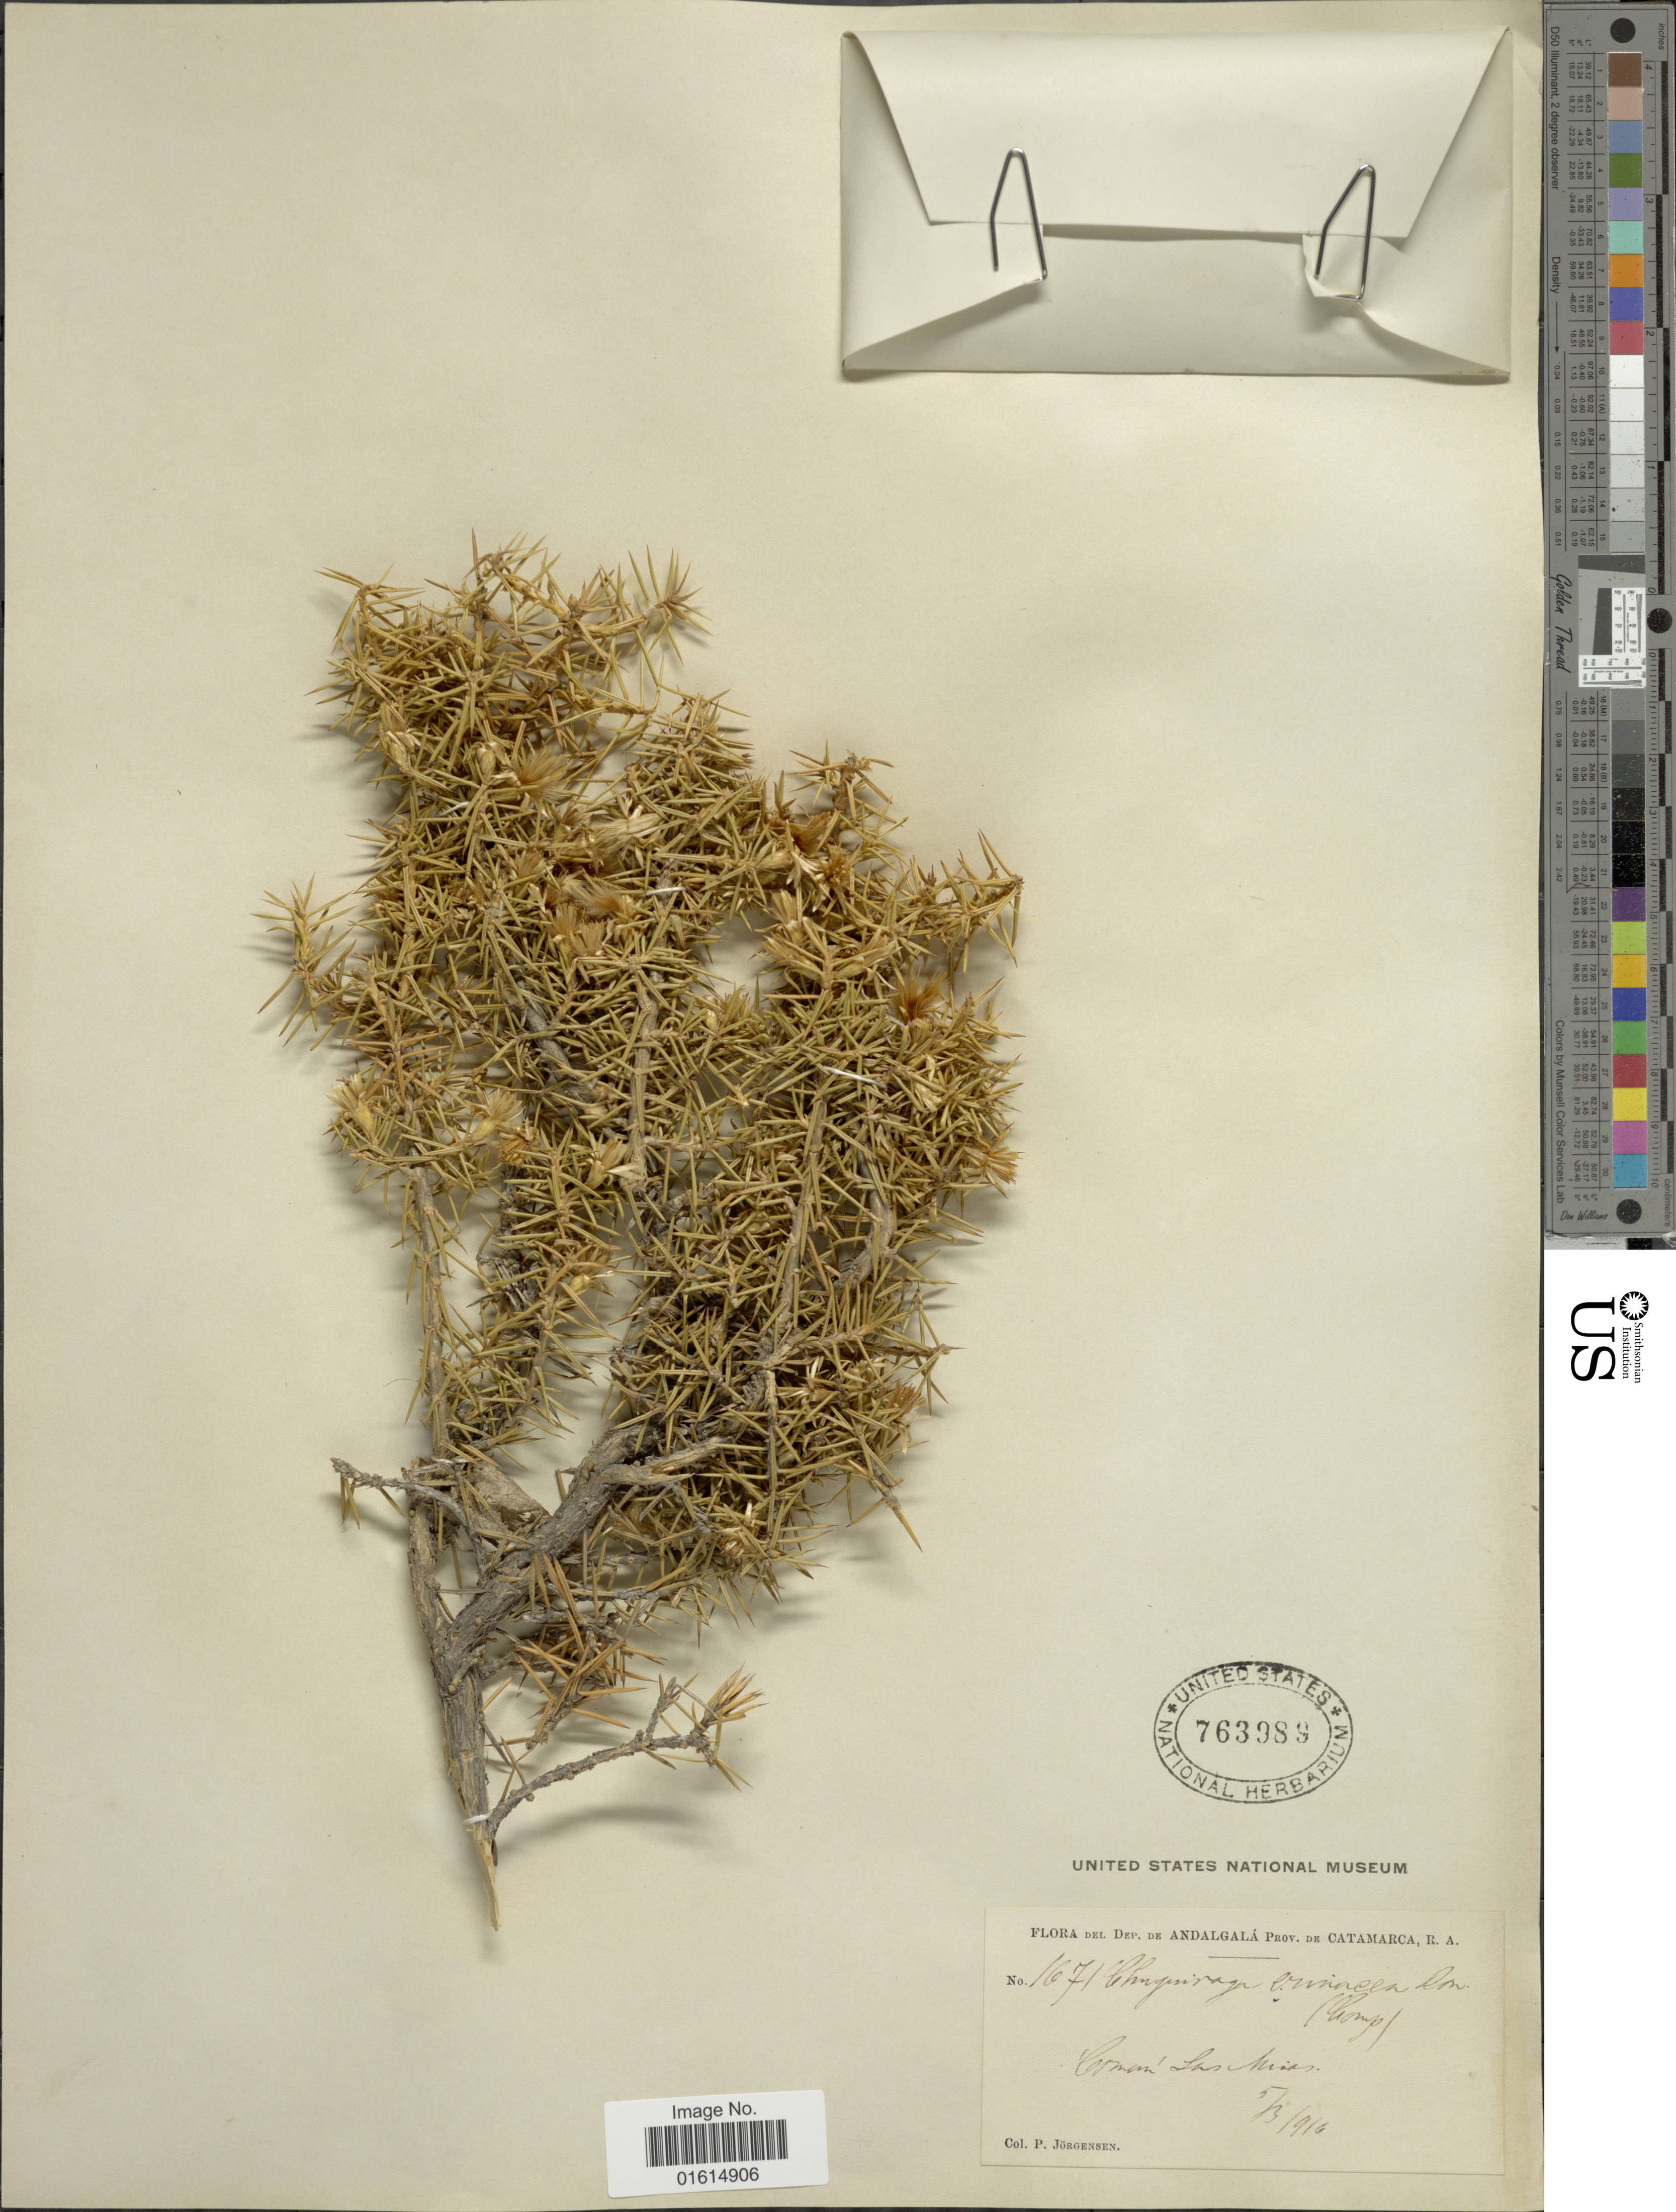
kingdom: Plantae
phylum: Tracheophyta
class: Magnoliopsida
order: Asterales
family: Asteraceae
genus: Chuquiraga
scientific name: Chuquiraga erinacea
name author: D. Don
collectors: P. Jörgensen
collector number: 1671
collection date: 1910-03-05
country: Argentina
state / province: Catamarca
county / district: Andalgalá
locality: Las Niñas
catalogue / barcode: US 763989